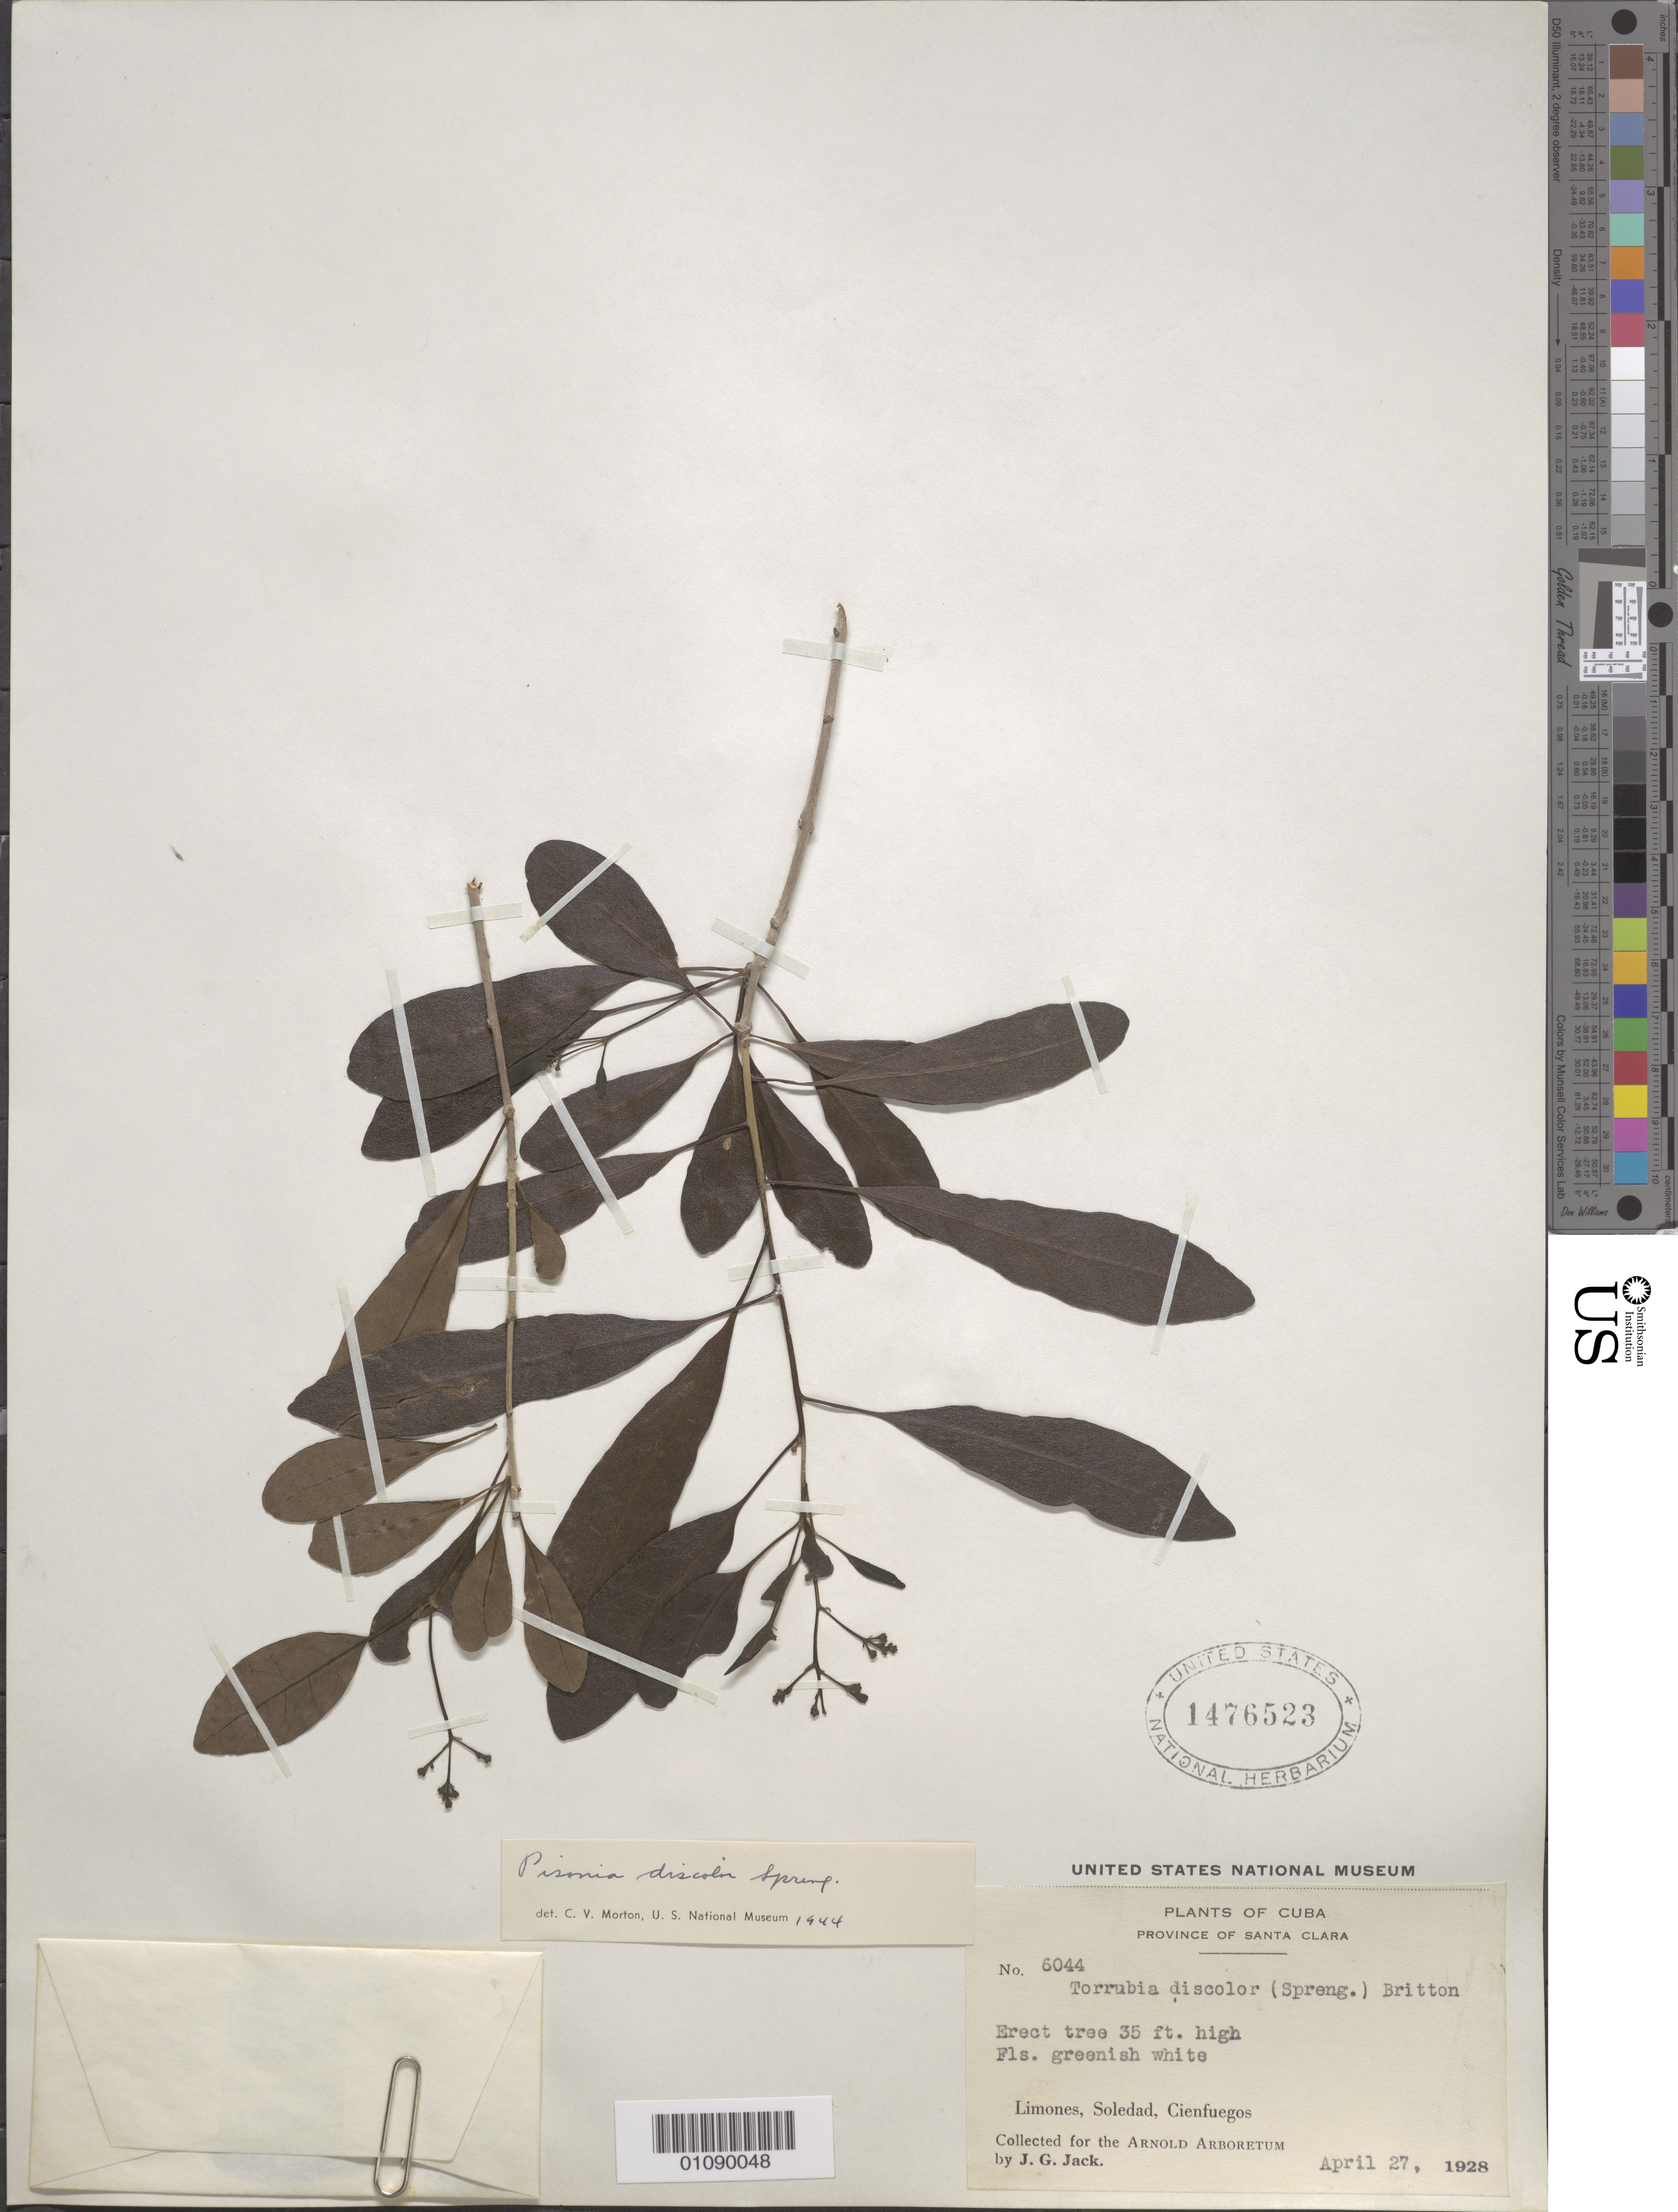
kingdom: Plantae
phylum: Tracheophyta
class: Magnoliopsida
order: Caryophyllales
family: Nyctaginaceae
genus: Guapira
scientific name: Guapira discolor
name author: (Spreng.) Little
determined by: Strong, Mark T., (BOT), Smithsonian Institution - National Museum of Natural History (UNITED STATES)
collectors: J. G. Jack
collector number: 6044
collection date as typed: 27 Apr 1928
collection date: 1928-04-27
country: Cuba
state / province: Cienfuegos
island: Cuba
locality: Cienfuegos, Soledad, Limones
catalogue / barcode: US 1476523